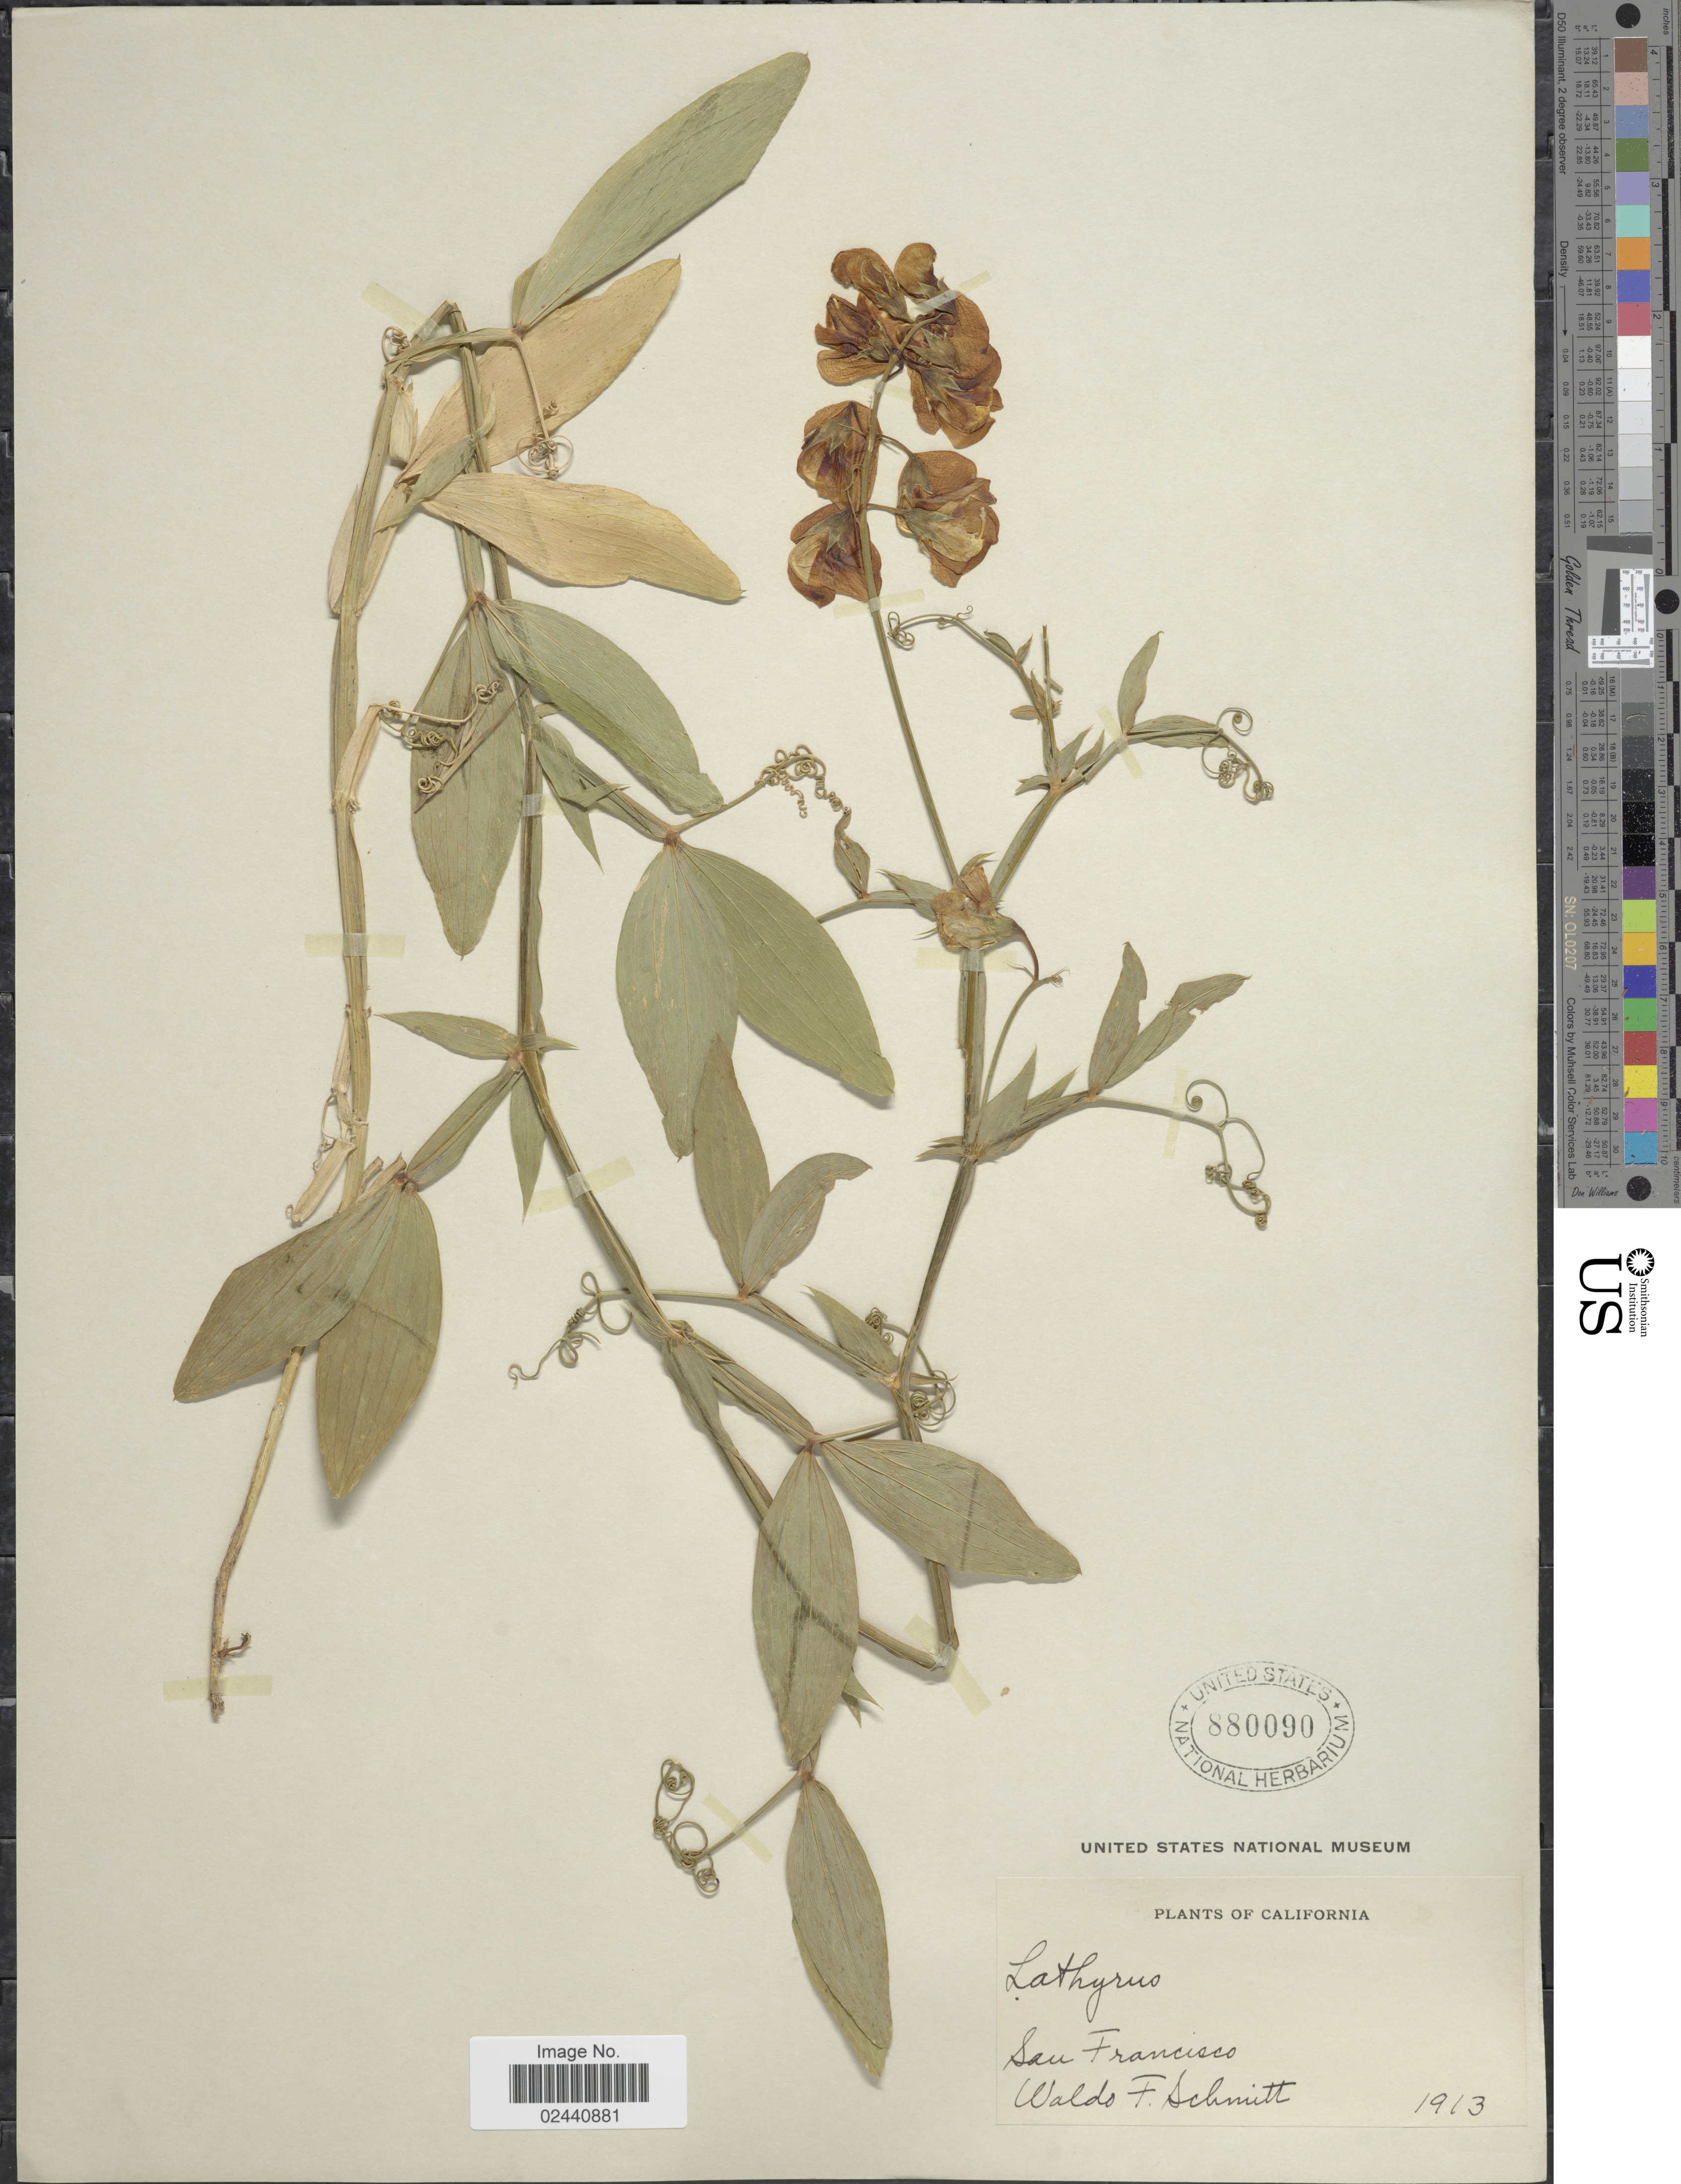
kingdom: Plantae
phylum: Tracheophyta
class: Magnoliopsida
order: Fabales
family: Fabaceae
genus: Lathyrus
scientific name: Lathyrus latifolius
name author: L.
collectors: W. F. Schmitt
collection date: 1913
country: United States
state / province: California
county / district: San Francisco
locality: San Francisco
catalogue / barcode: US 880090